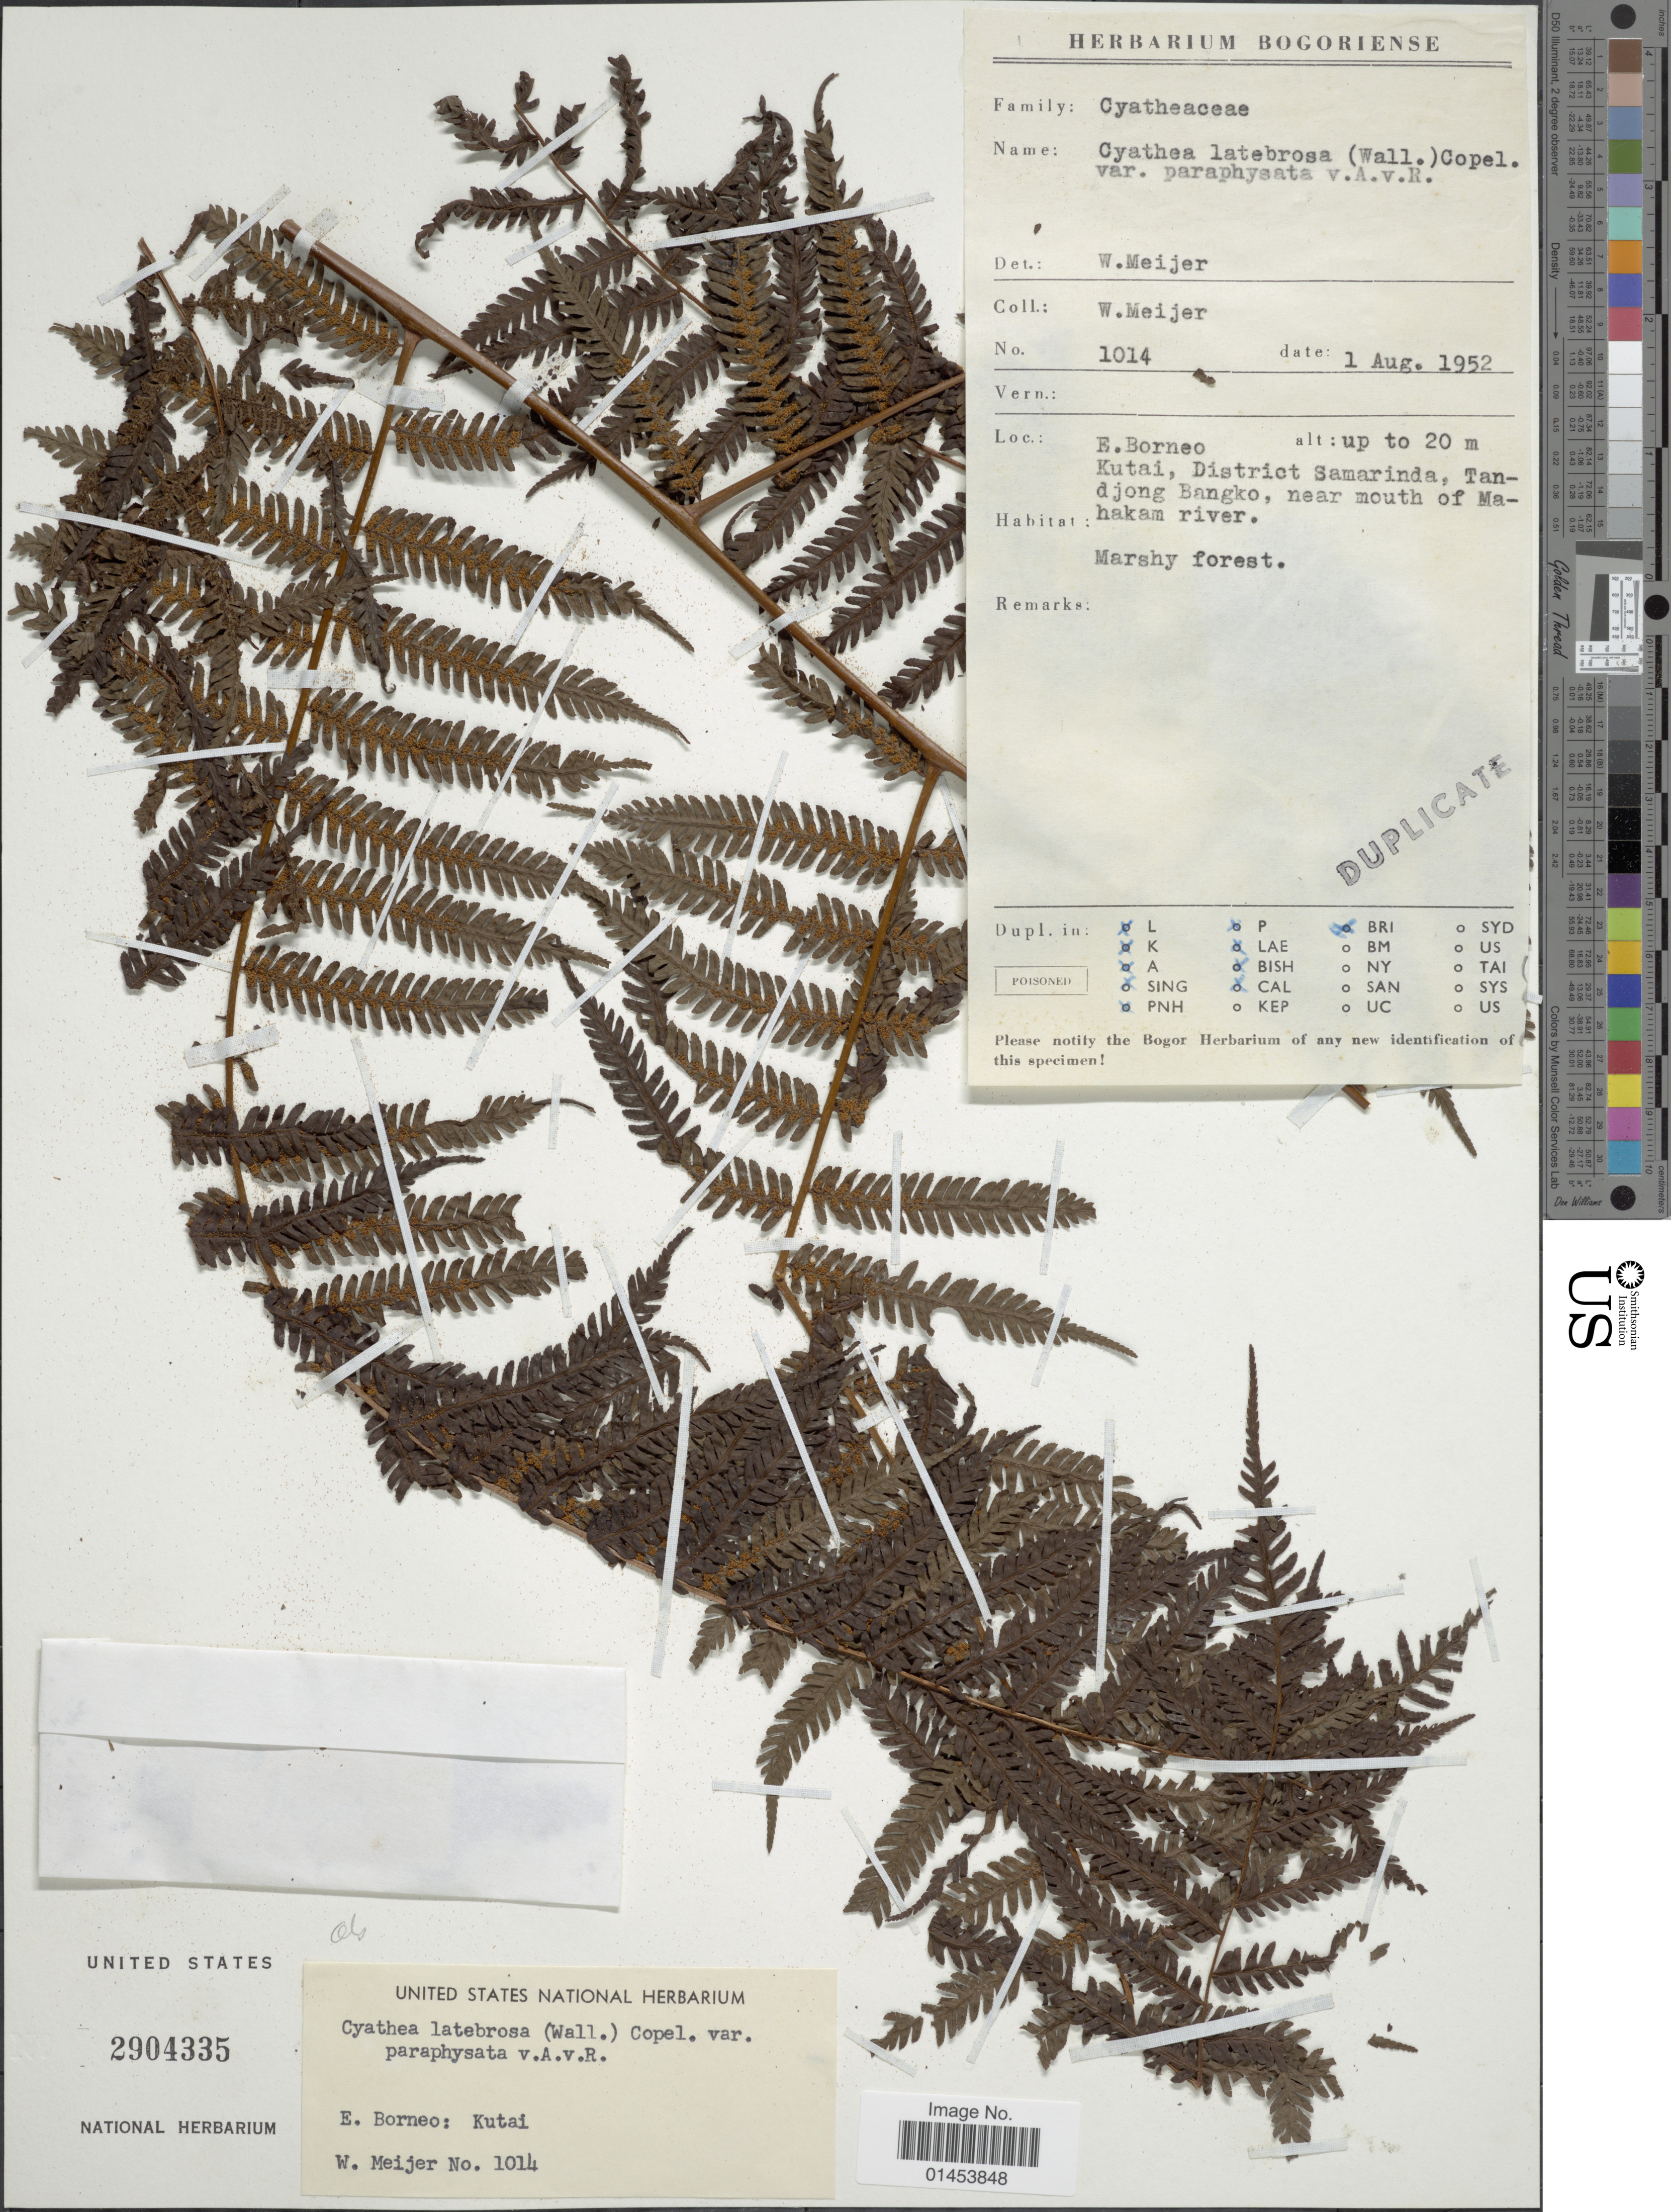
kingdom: Plantae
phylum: Tracheophyta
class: Polypodiopsida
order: Cyatheales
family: Cyatheaceae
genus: Cyathea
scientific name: Cyathea latebrosa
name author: (Wall. ex Hook.) Copel.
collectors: W. Meijer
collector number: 1014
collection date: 1952-08-01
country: Indonesia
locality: E. Borneo, Kutai, District Samarinda, Tandjong Banko, near mouth of Mahakam river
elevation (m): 20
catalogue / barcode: US 2904335